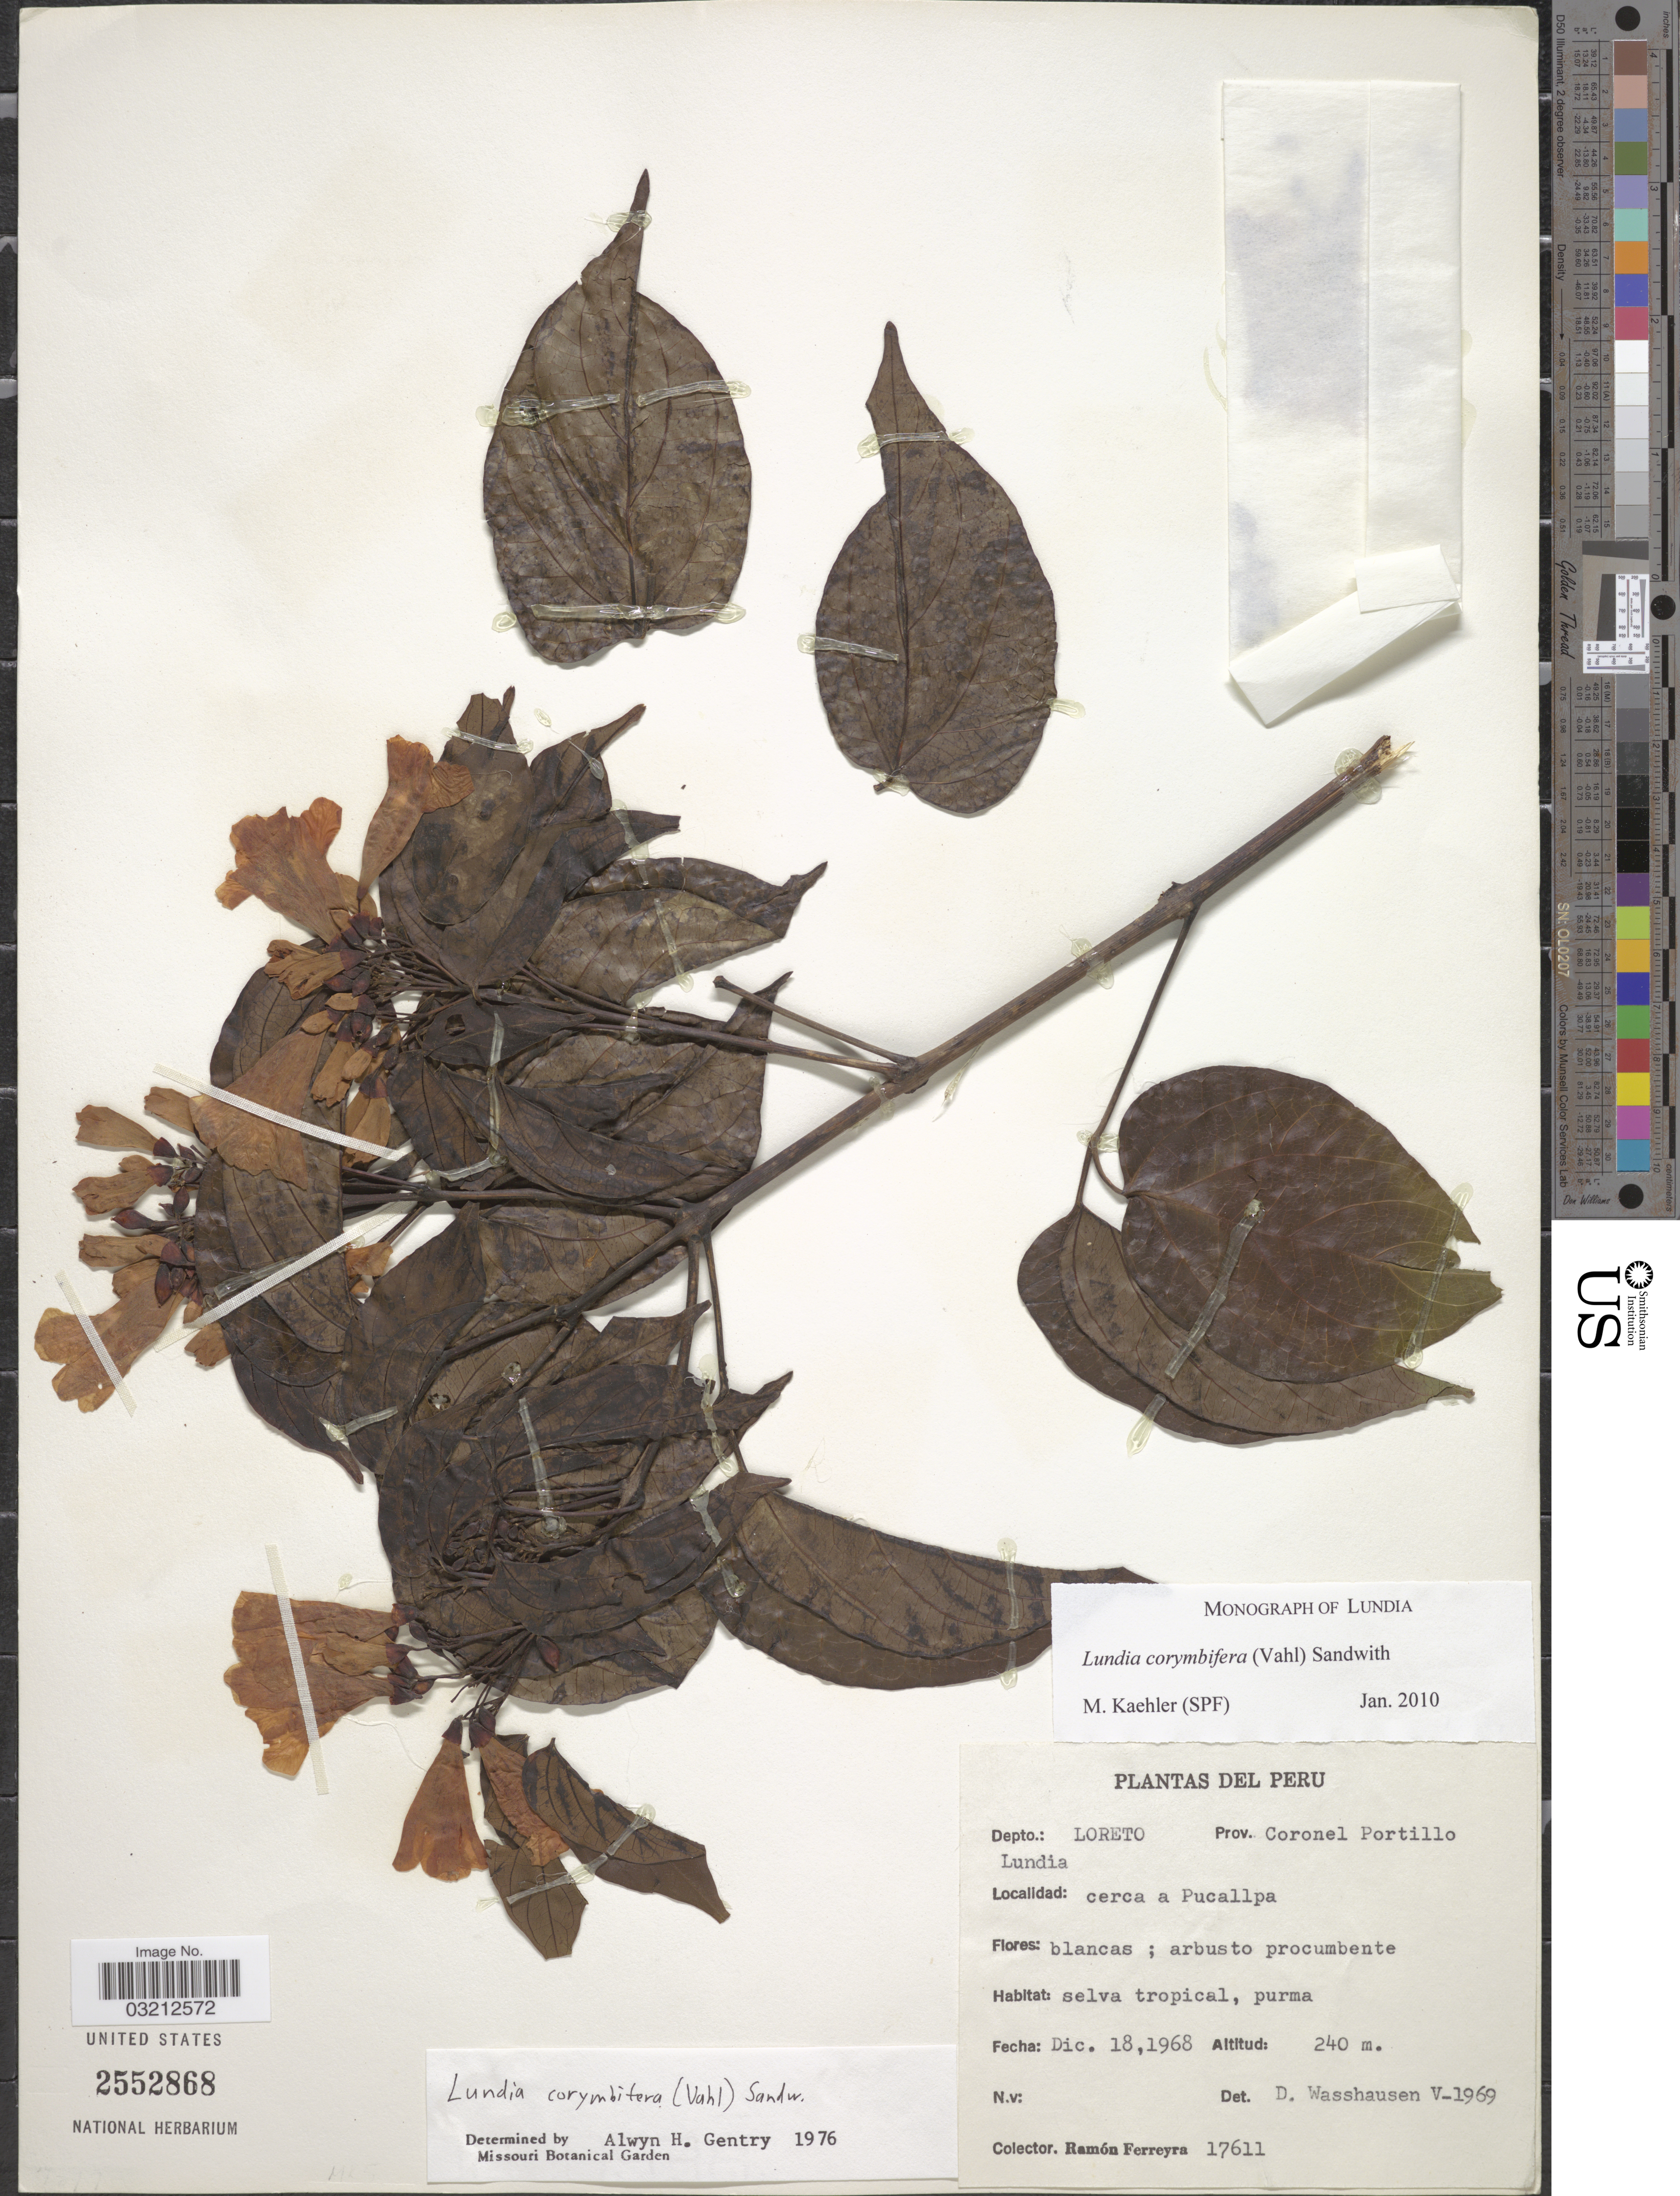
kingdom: Plantae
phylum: Tracheophyta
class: Magnoliopsida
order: Lamiales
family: Bignoniaceae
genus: Lundia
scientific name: Lundia corymbifera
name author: (Vahl) Sandwith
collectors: R. A. Ferreyra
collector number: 17611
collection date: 1968-12-18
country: Peru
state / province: Loreto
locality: Depto.: Loreto. Prov. Coronel Portillo Lundia. Cerca a Pucallpa.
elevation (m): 240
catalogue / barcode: US 2552868